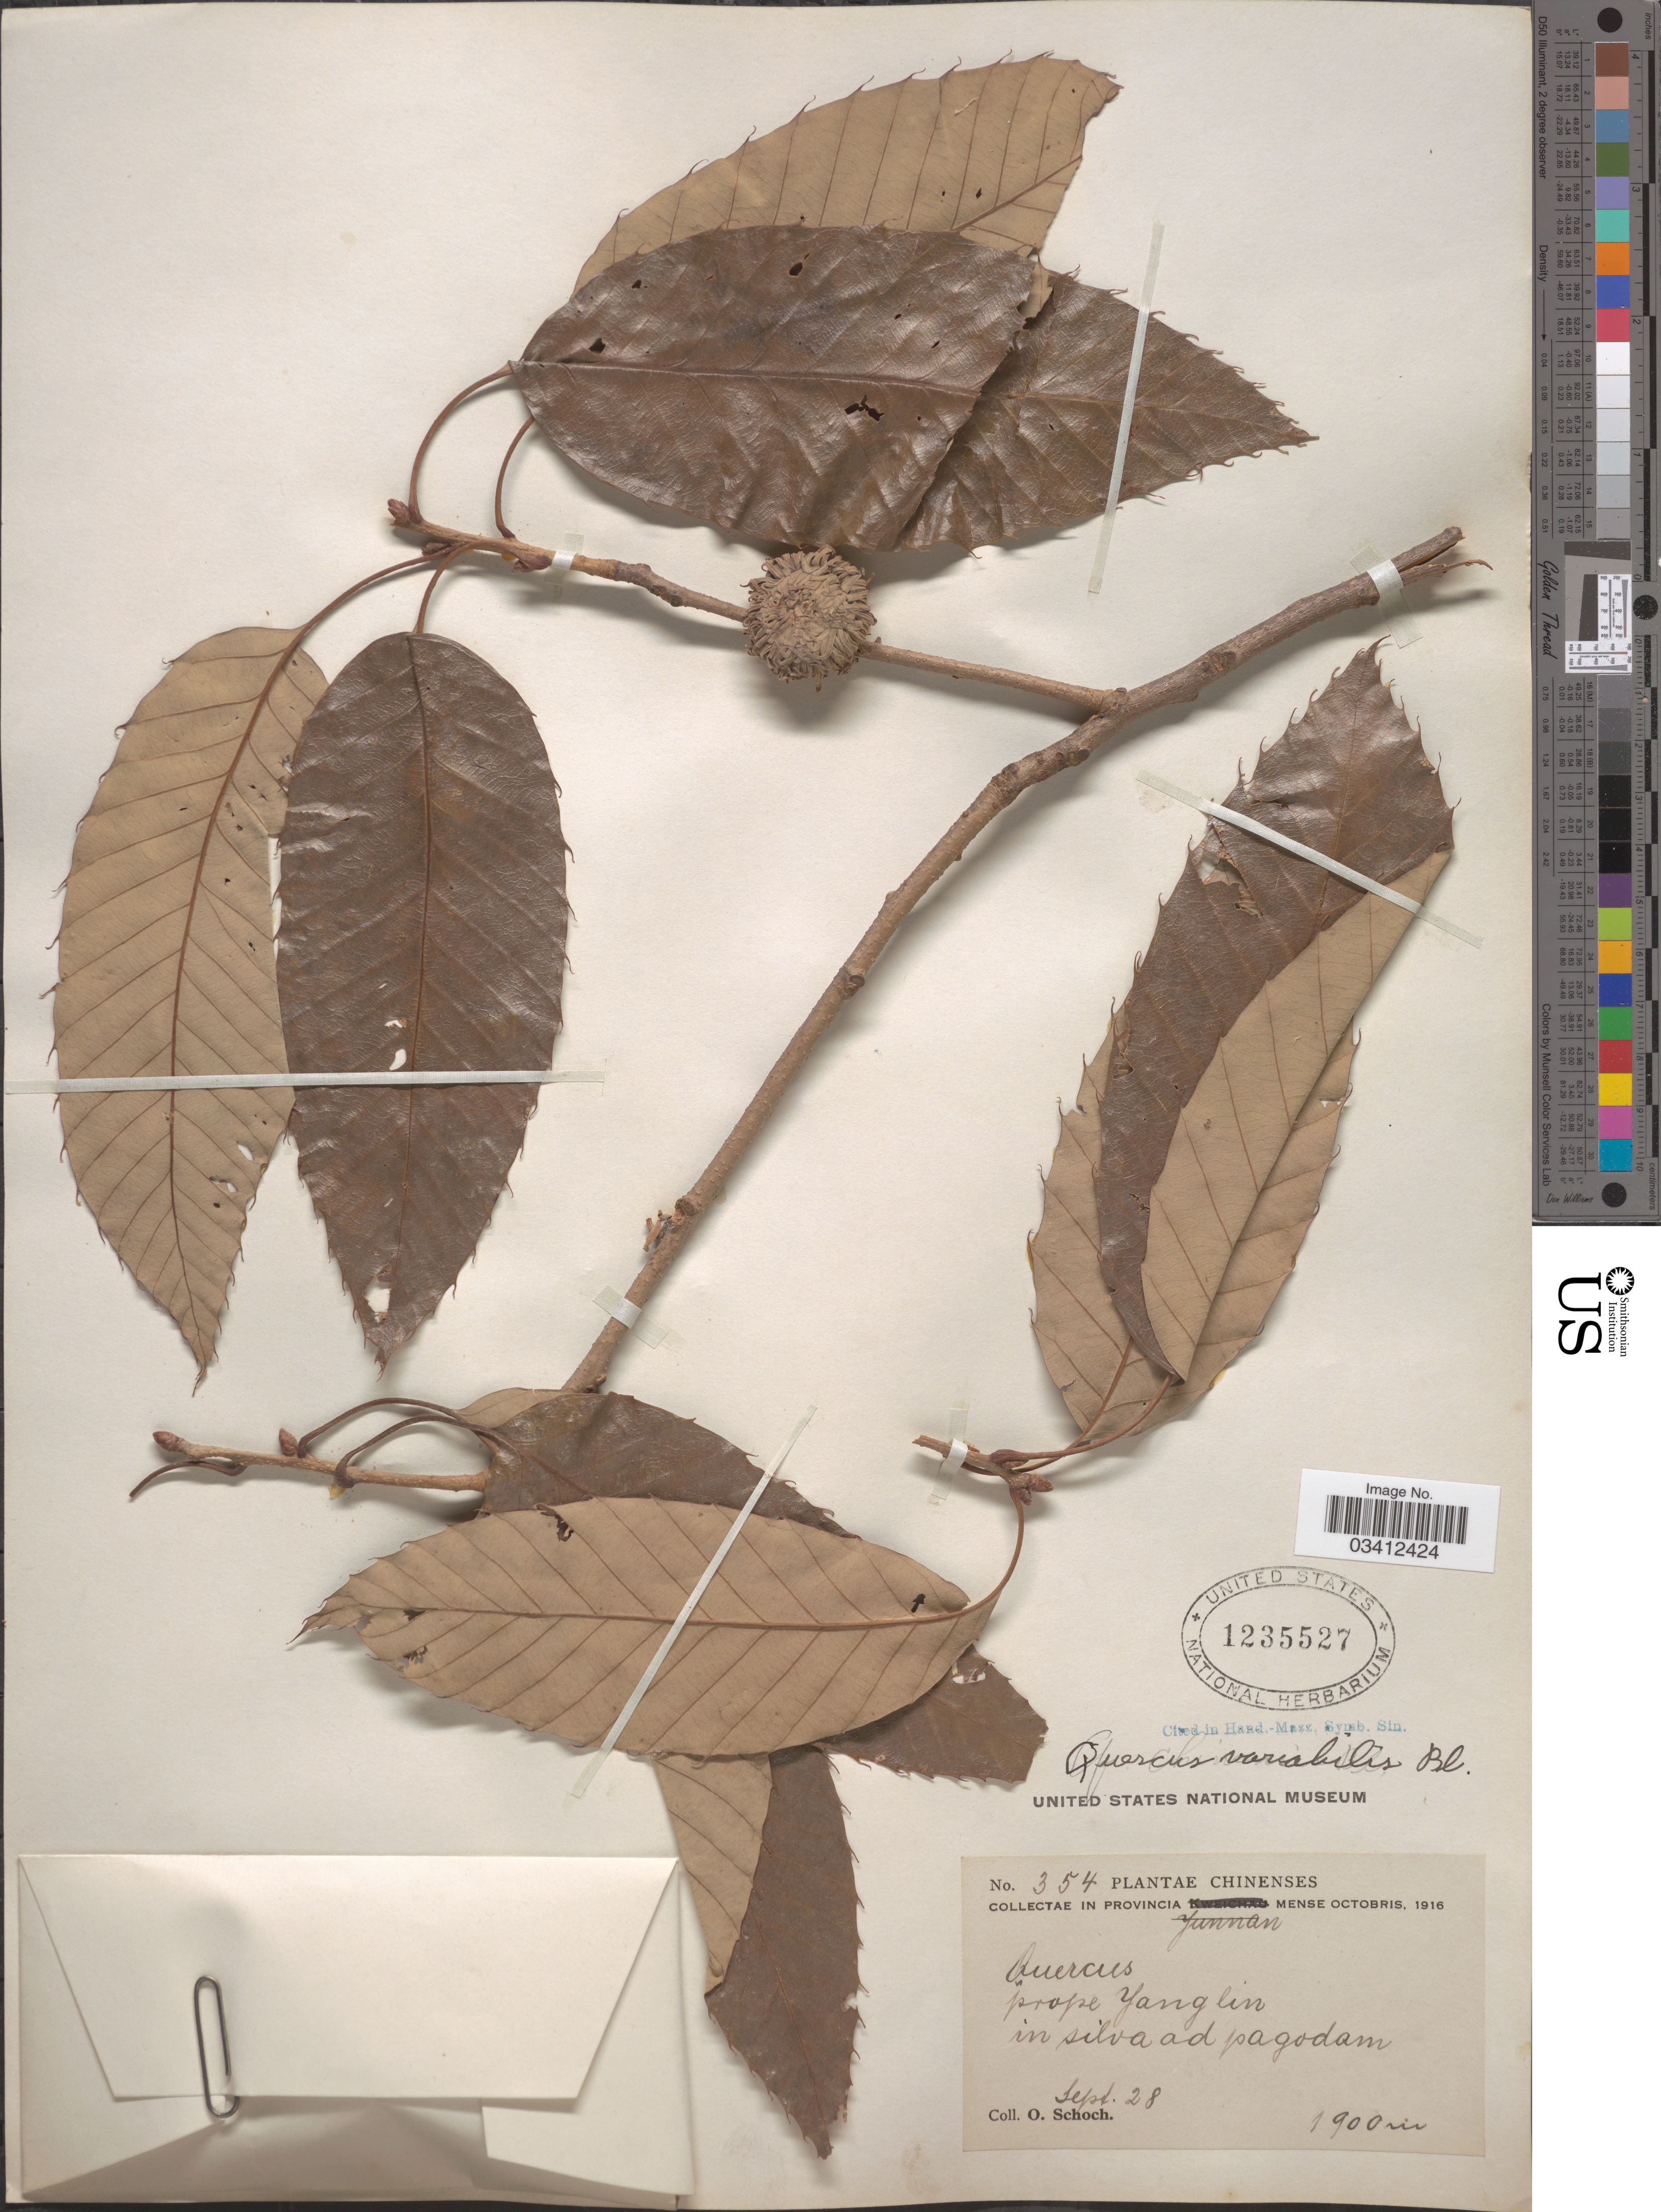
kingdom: Plantae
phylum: Tracheophyta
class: Magnoliopsida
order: Fagales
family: Fagaceae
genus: Quercus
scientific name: Quercus variabilis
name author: Blume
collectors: O. Schoch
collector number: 354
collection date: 1916-09-28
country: China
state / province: Yunnan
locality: Prope Yanglin.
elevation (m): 1900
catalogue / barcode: US 1235527